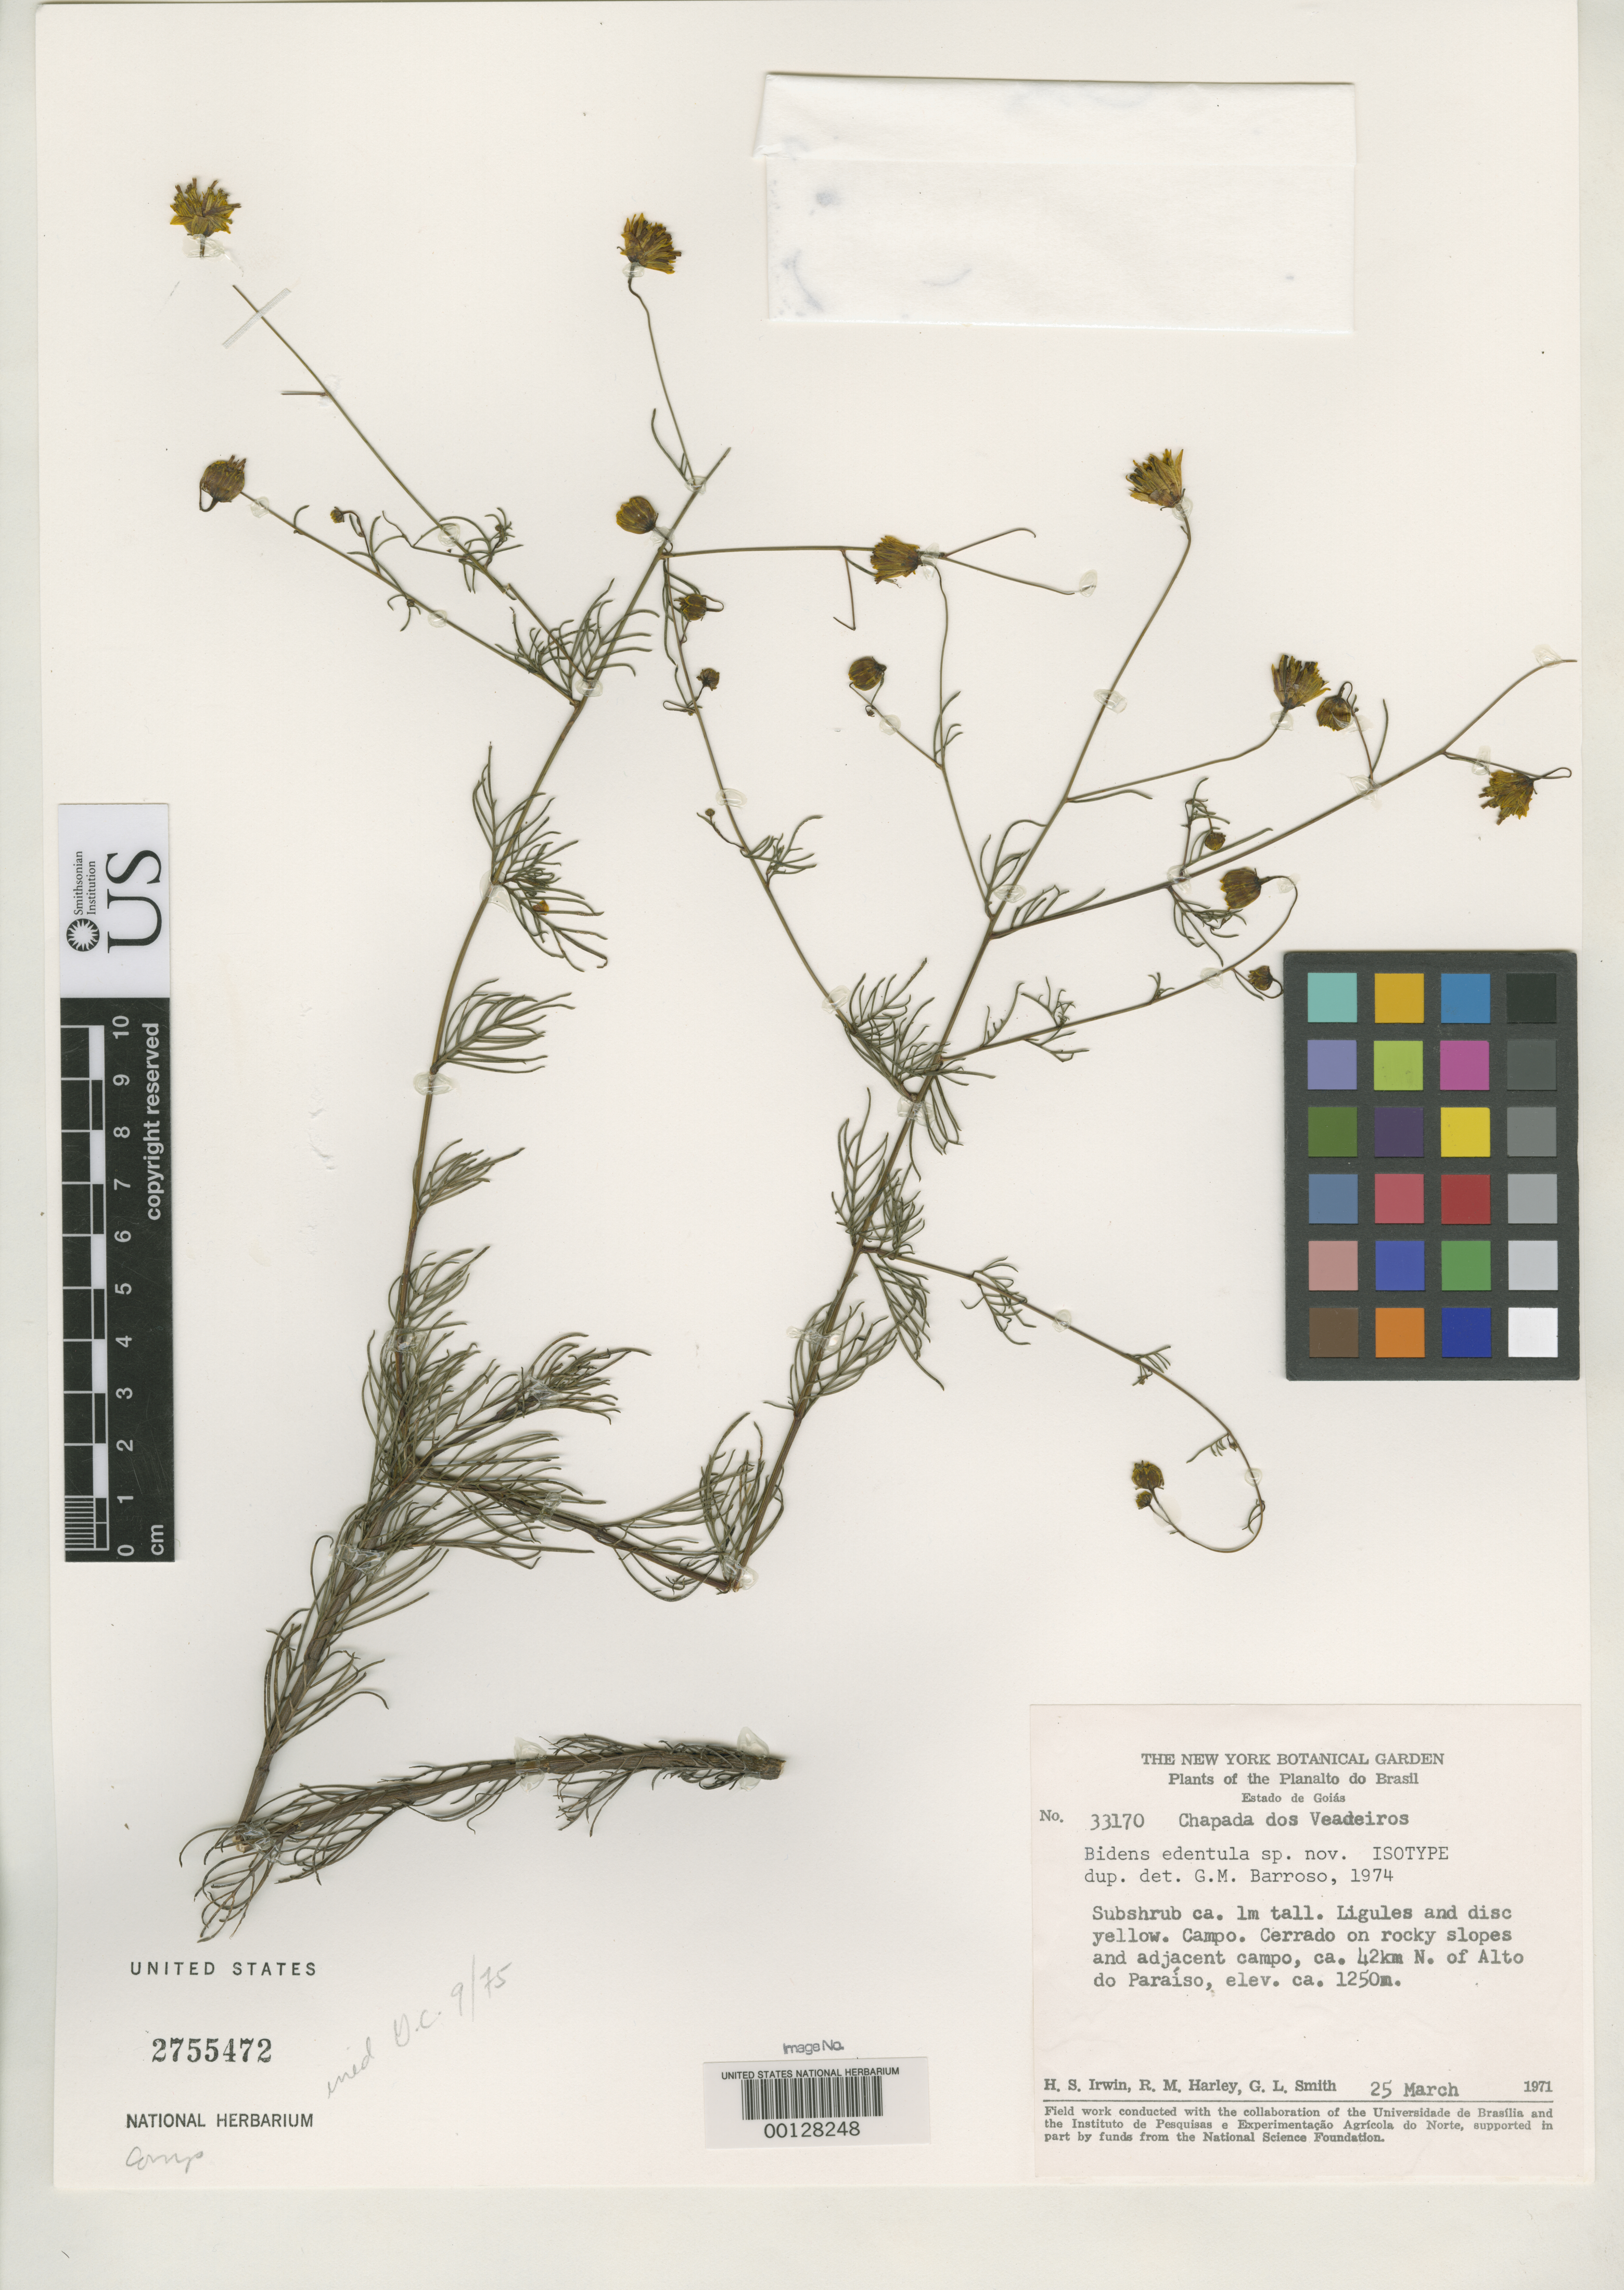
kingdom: Plantae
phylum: Tracheophyta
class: Magnoliopsida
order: Asterales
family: Asteraceae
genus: Bidens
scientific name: Bidens edentula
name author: G.M. Barroso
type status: Isotype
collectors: H. Irwin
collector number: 33170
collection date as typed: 25 May 1971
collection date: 1971-05-25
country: Brazil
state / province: Goiás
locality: Alto do Paraiso.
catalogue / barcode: US 2755472